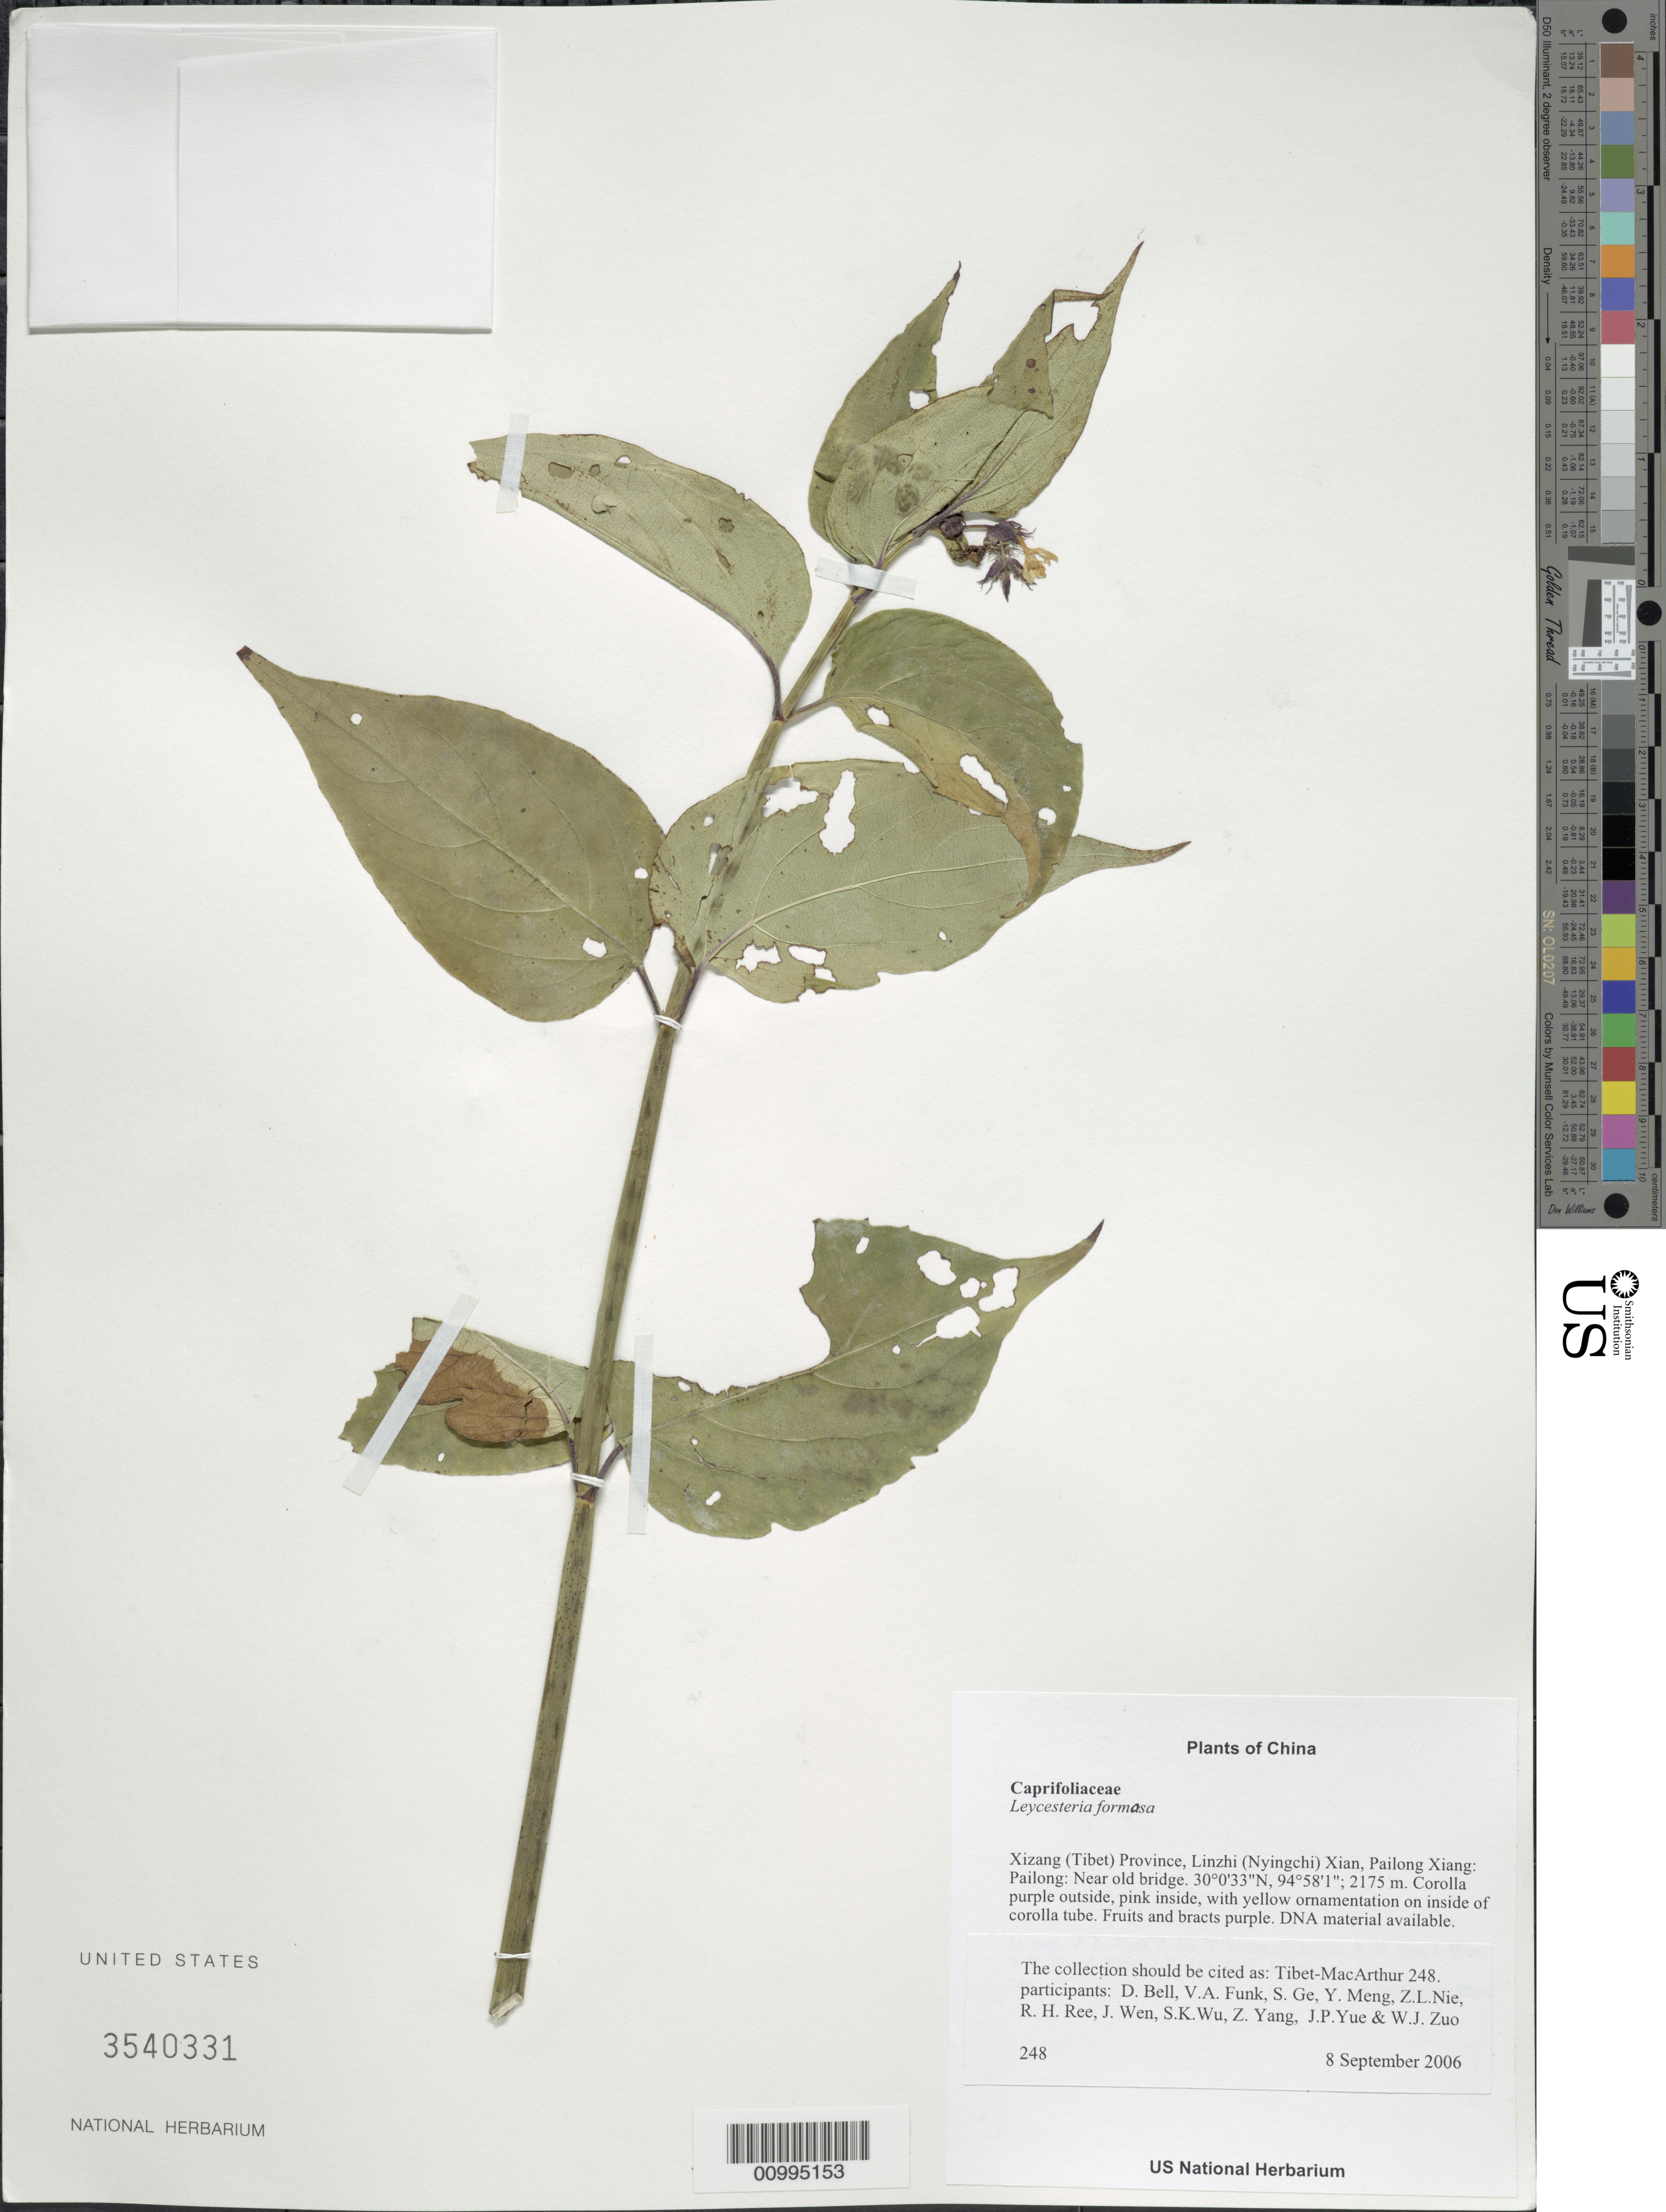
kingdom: Plantae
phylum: Tracheophyta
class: Magnoliopsida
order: Dipsacales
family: Caprifoliaceae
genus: Leycesteria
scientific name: Leycesteria formosa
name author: Wall.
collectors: Tibet-MacArthur, D. A. Bell, V. Funk, S. Ge, Y. Meng, Z. Nie, R. Ree, J. Wen, S. K. Wu, Z. Yang, J. Yue & W. Zuo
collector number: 248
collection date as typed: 08 Sep 2006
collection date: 2006-09-08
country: China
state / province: Xizang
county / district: Linzhi (Nyingchi) Xian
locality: Pailong Xiang: Pailong. Near old bridge.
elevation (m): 2175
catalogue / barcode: US 3540331